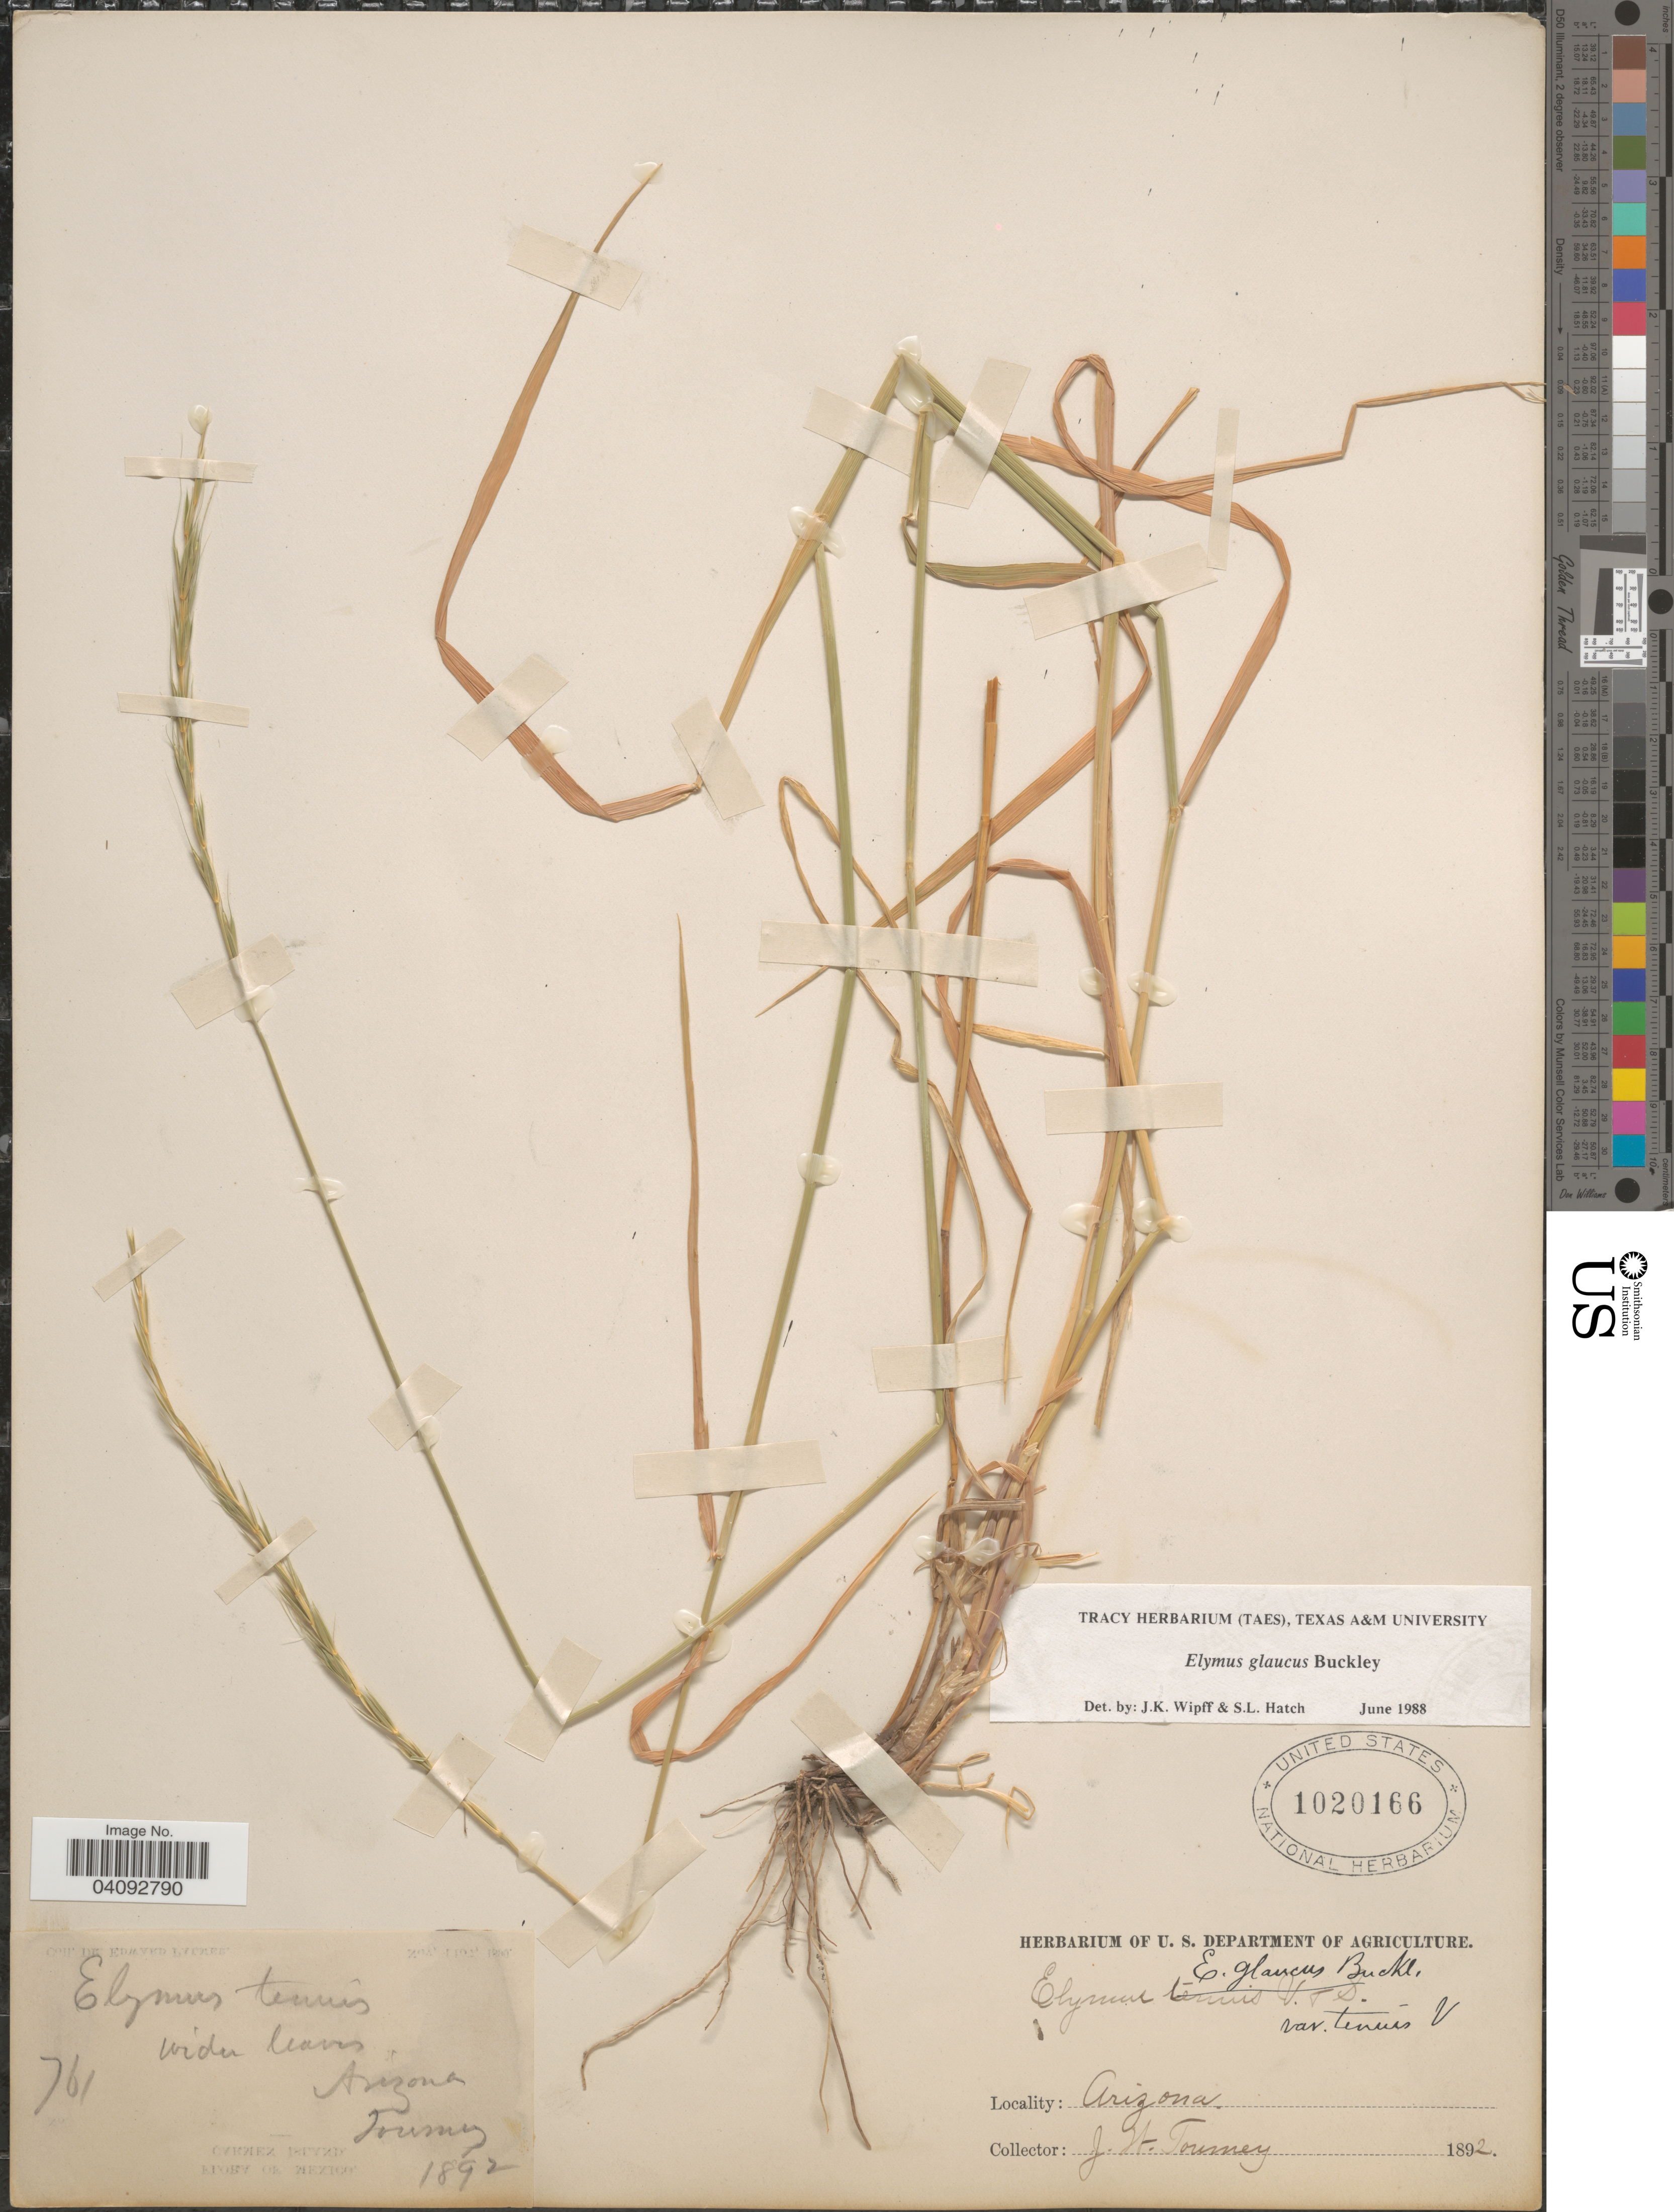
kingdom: Plantae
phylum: Tracheophyta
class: Liliopsida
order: Poales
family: Poaceae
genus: Elymus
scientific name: Elymus glaucus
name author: Buckley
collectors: J. W. Toumey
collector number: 761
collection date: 1892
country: United States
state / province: Arizona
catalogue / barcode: US 1020166